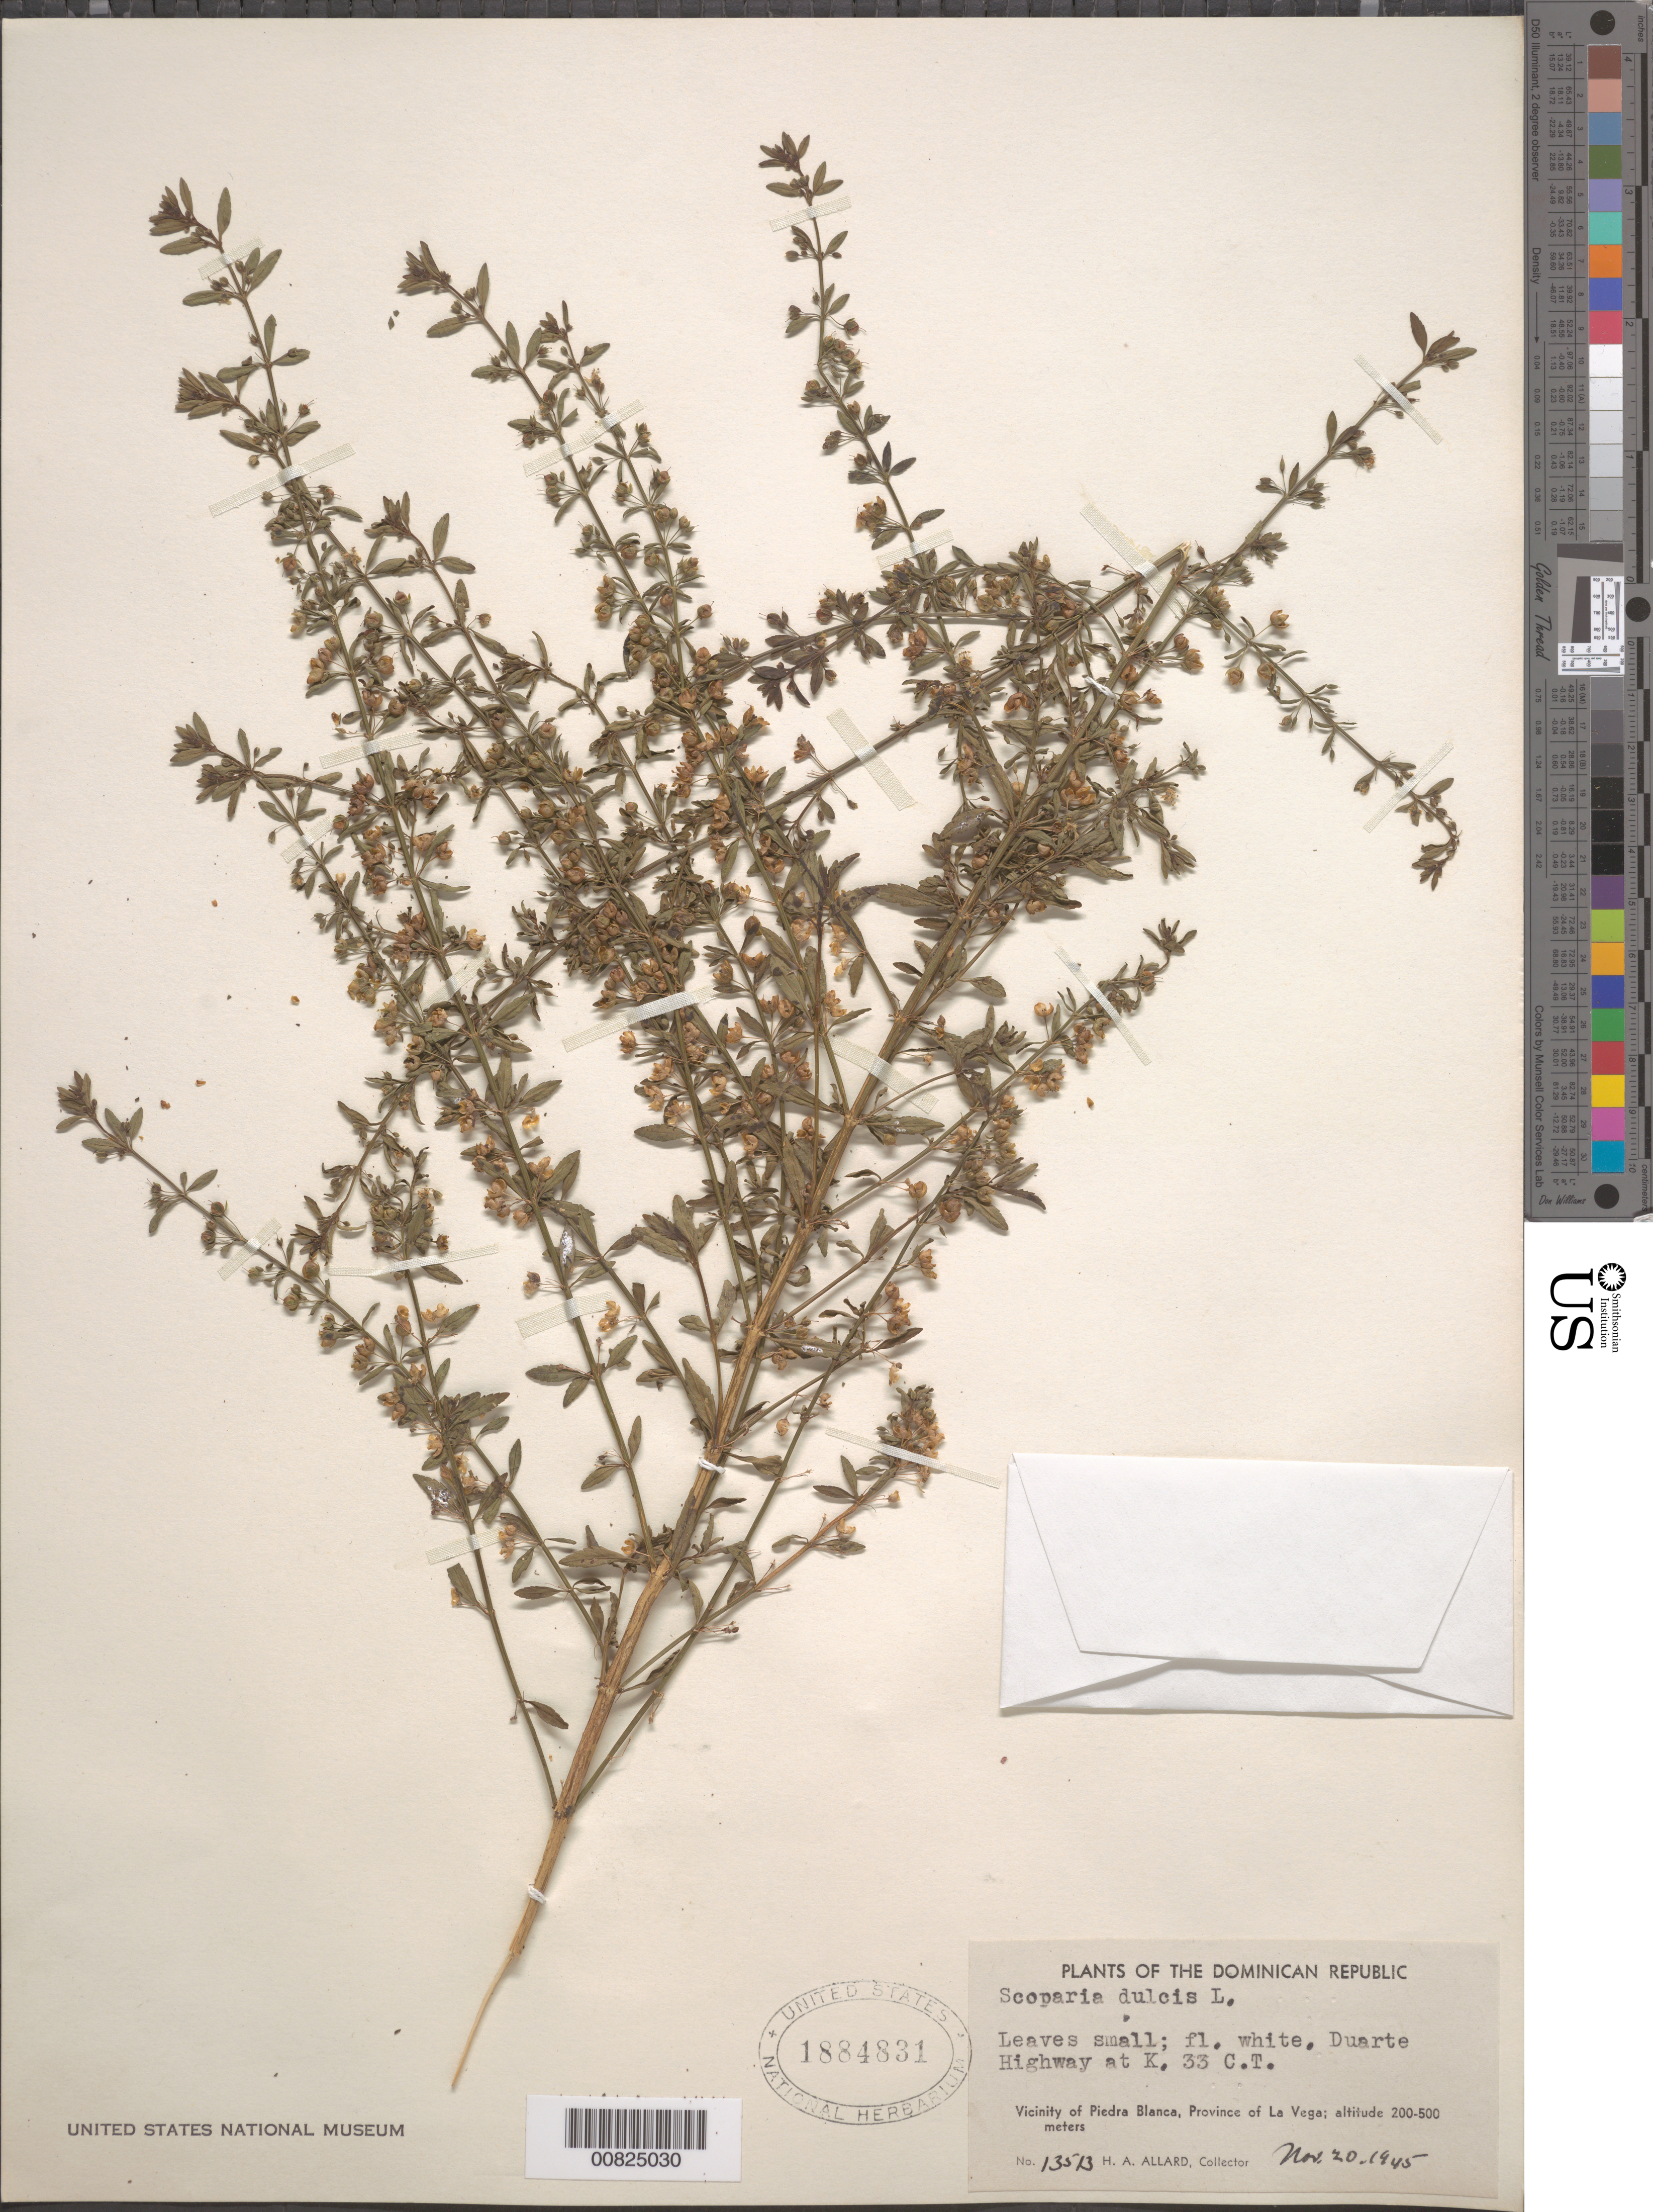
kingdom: Plantae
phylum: Tracheophyta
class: Magnoliopsida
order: Lamiales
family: Plantaginaceae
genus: Scoparia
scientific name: Scoparia dulcis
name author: L.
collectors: H. A. Allard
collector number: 13513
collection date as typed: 20 Nov 1945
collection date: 1945-11-20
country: Dominican Republic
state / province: La Vega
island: Hispaniola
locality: Vicinity of Piedra Blanca, Duarte Highway at k. 33 C.T.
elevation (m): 200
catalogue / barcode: US 1884831